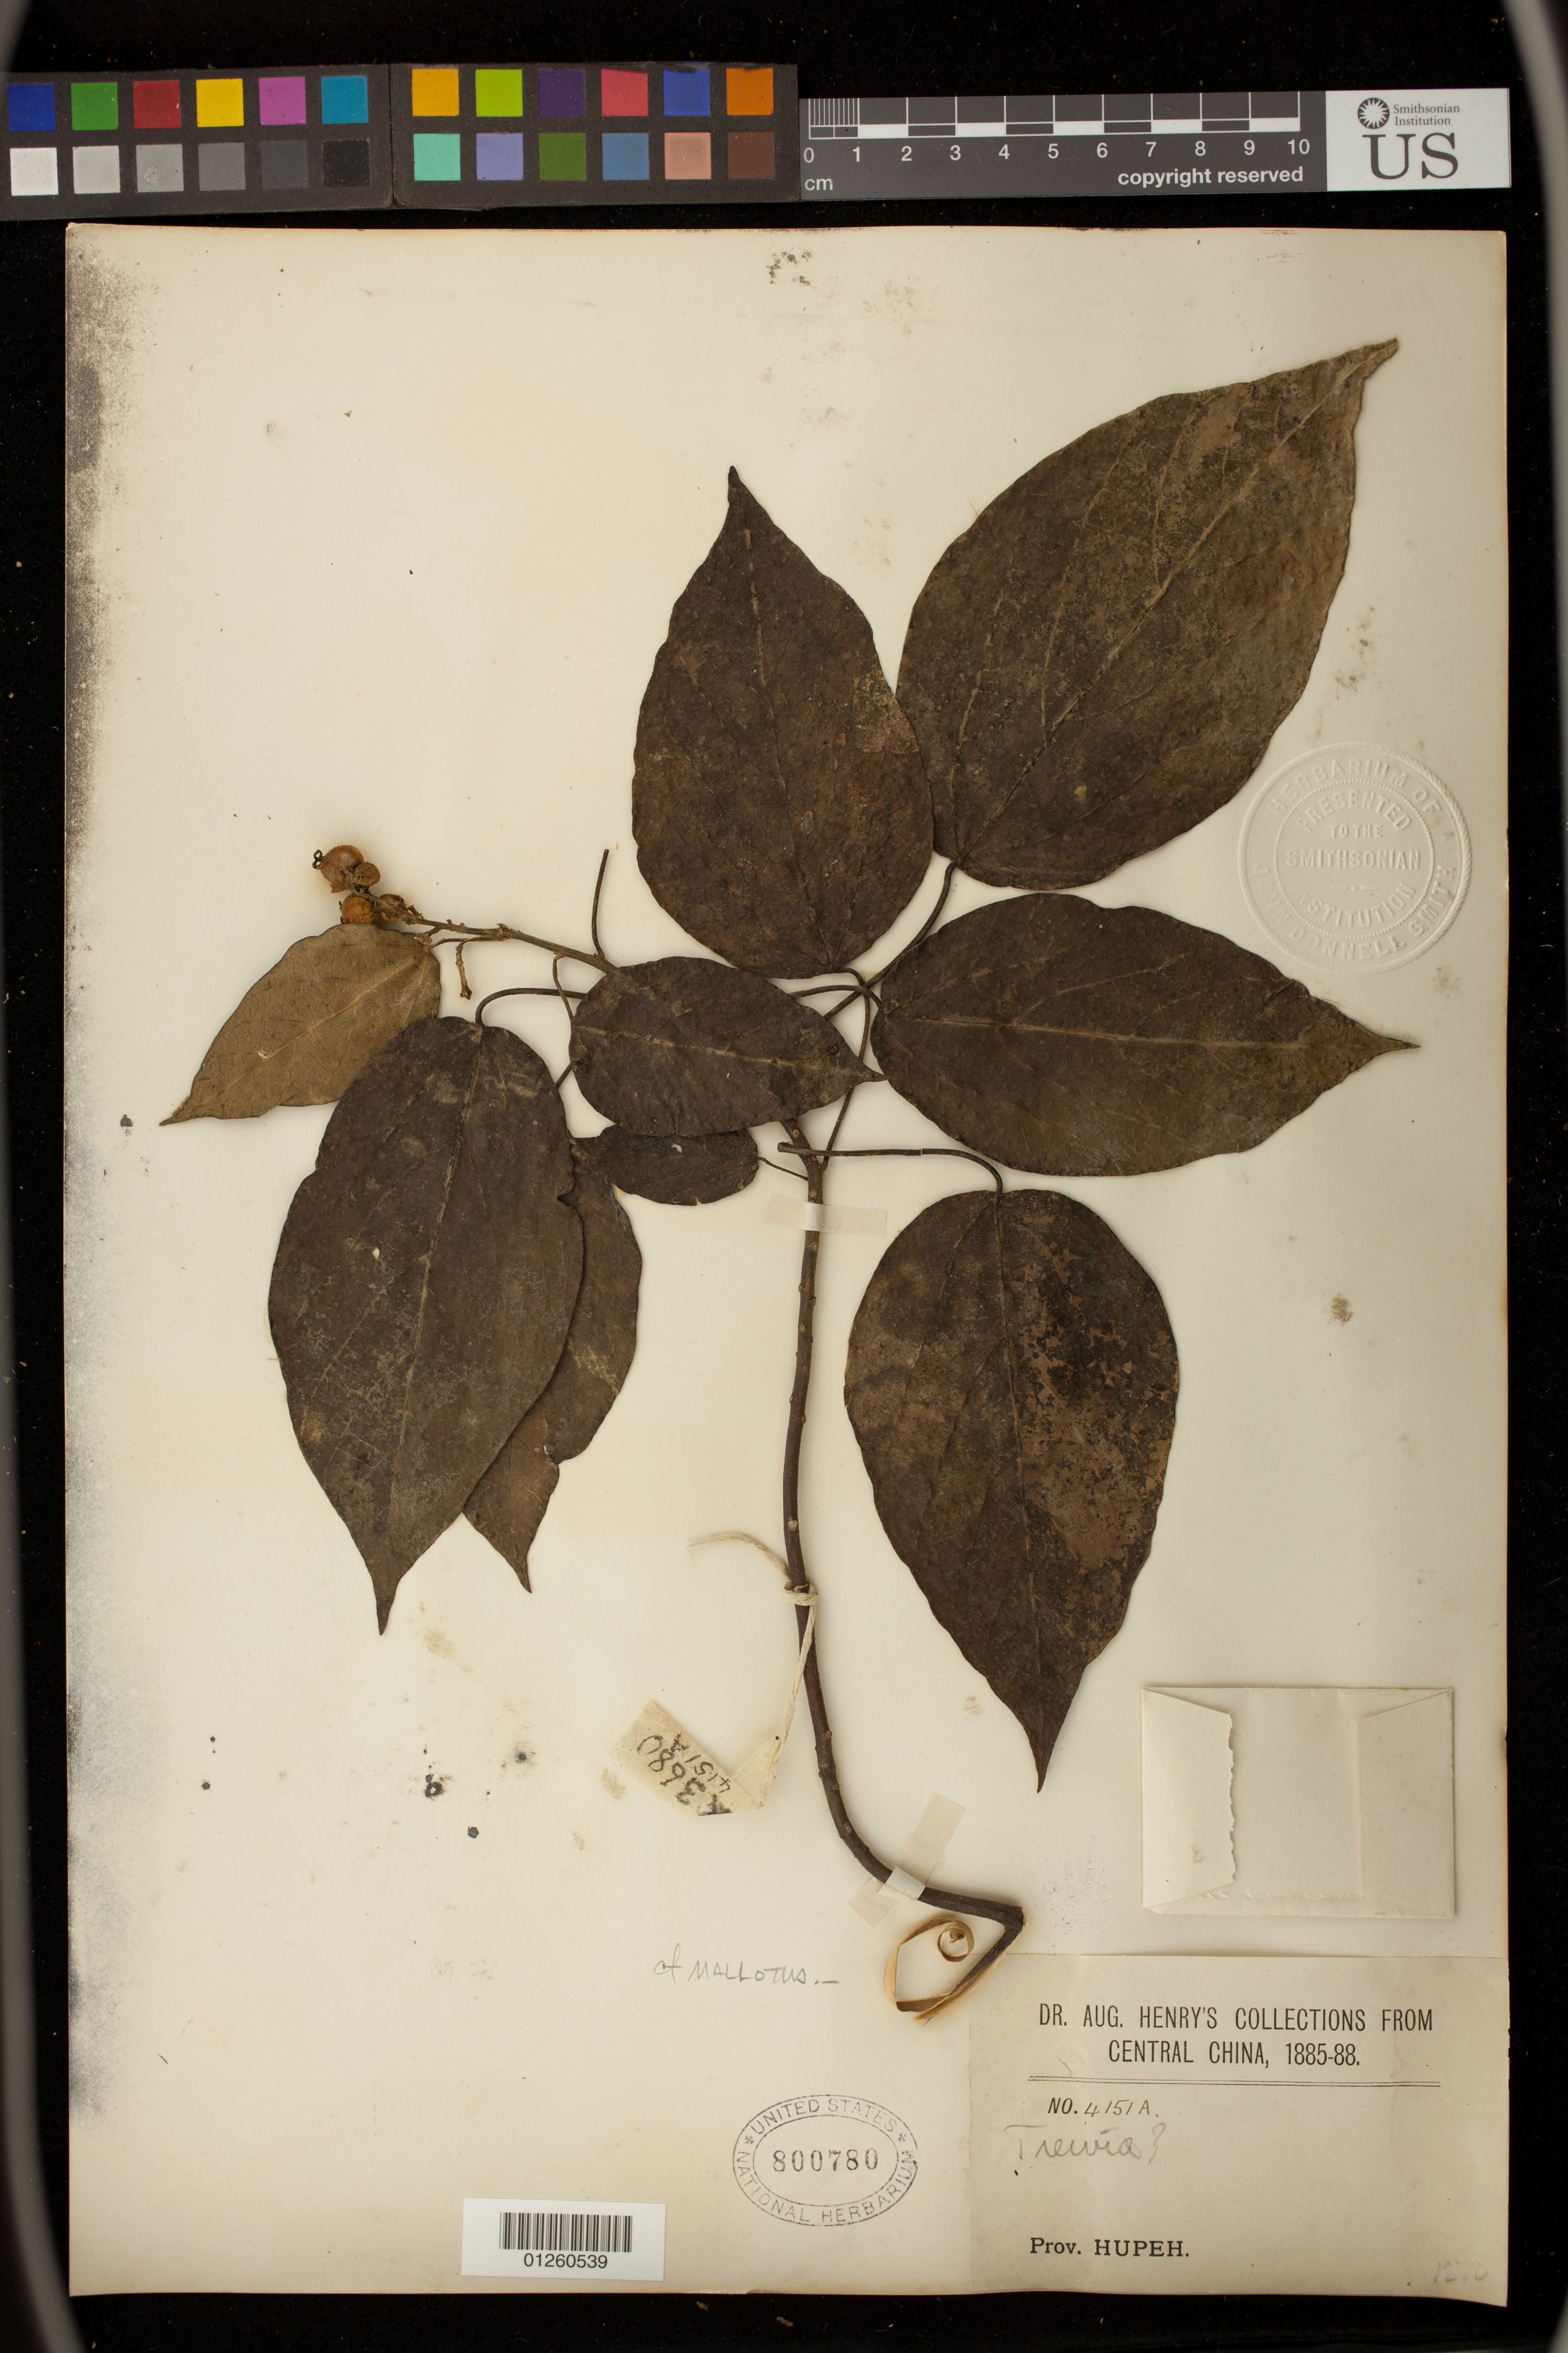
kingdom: Plantae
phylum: Tracheophyta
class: Magnoliopsida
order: Malpighiales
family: Euphorbiaceae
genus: Mallotus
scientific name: Mallotus sp.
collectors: A. Henry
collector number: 4151 A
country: China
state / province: Hubei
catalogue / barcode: US 800780